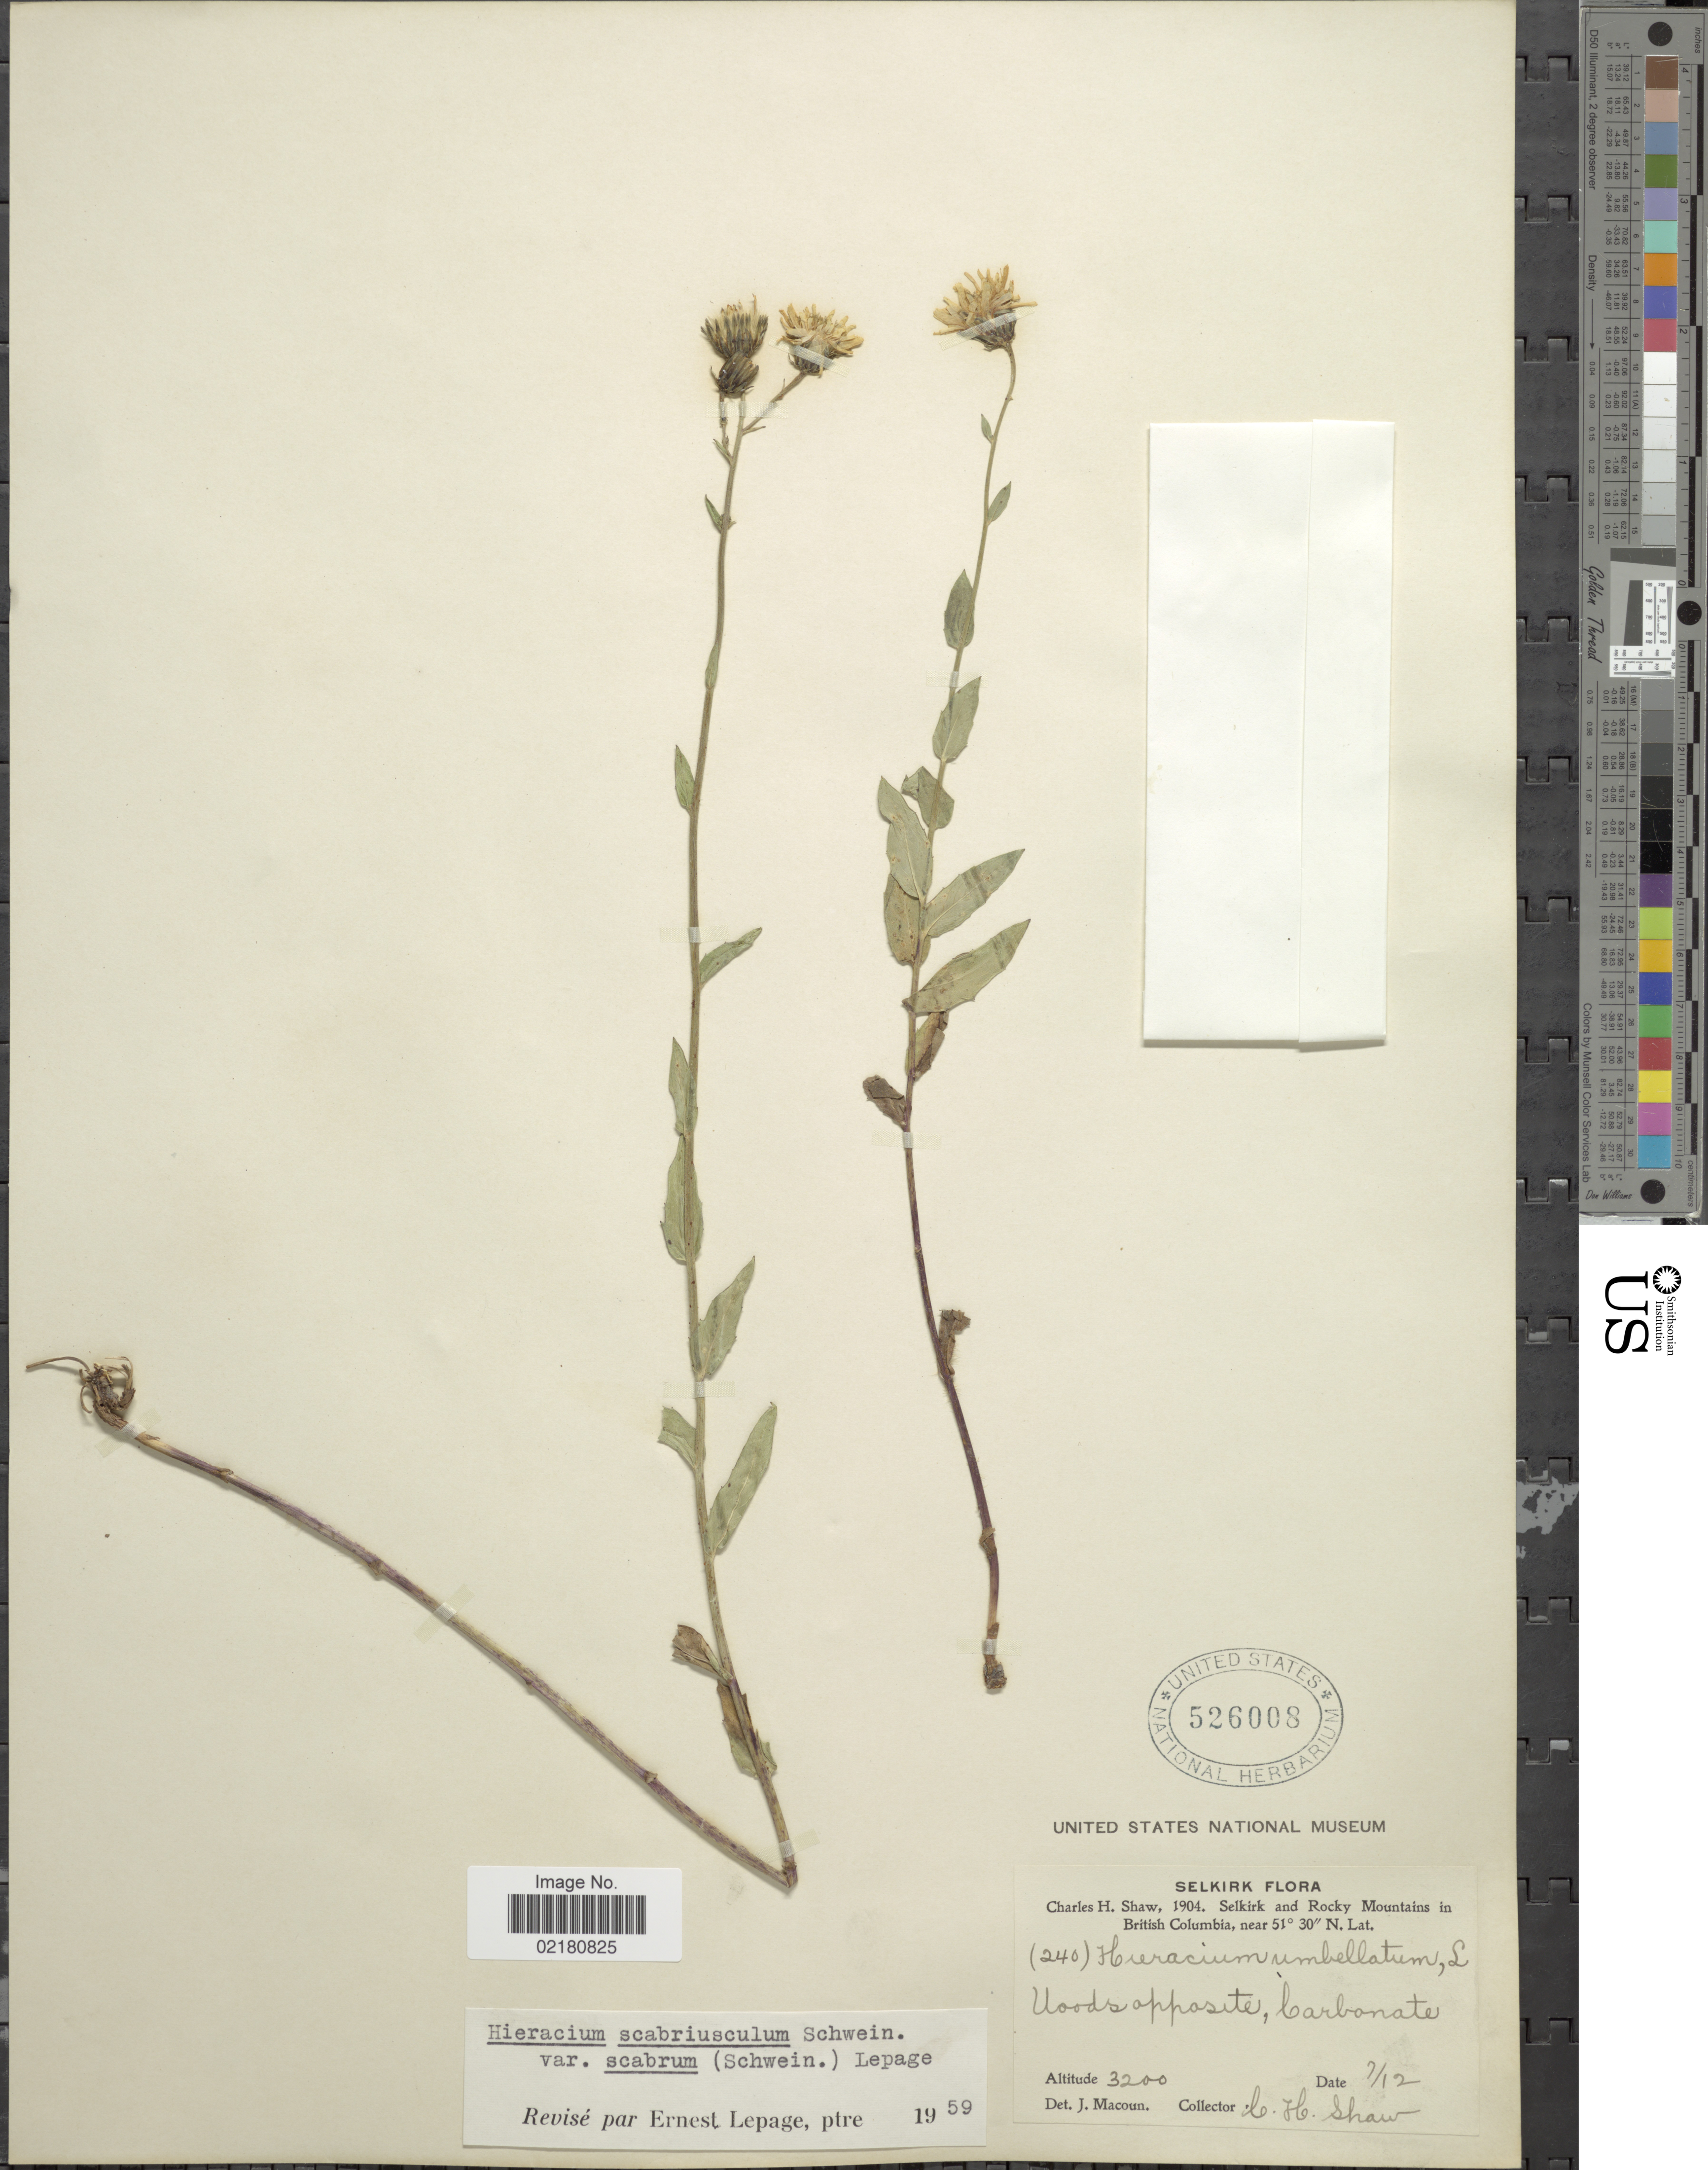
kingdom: Plantae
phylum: Tracheophyta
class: Magnoliopsida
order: Asterales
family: Asteraceae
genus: Hieracium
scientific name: Hieracium umbellatum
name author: L.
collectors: C. H. Shaw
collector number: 240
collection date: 1904-09-12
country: Canada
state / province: British Columbia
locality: Selkirk and Rocky Mountains in British Columbia, Woods opposite, barbonate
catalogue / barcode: US 526008